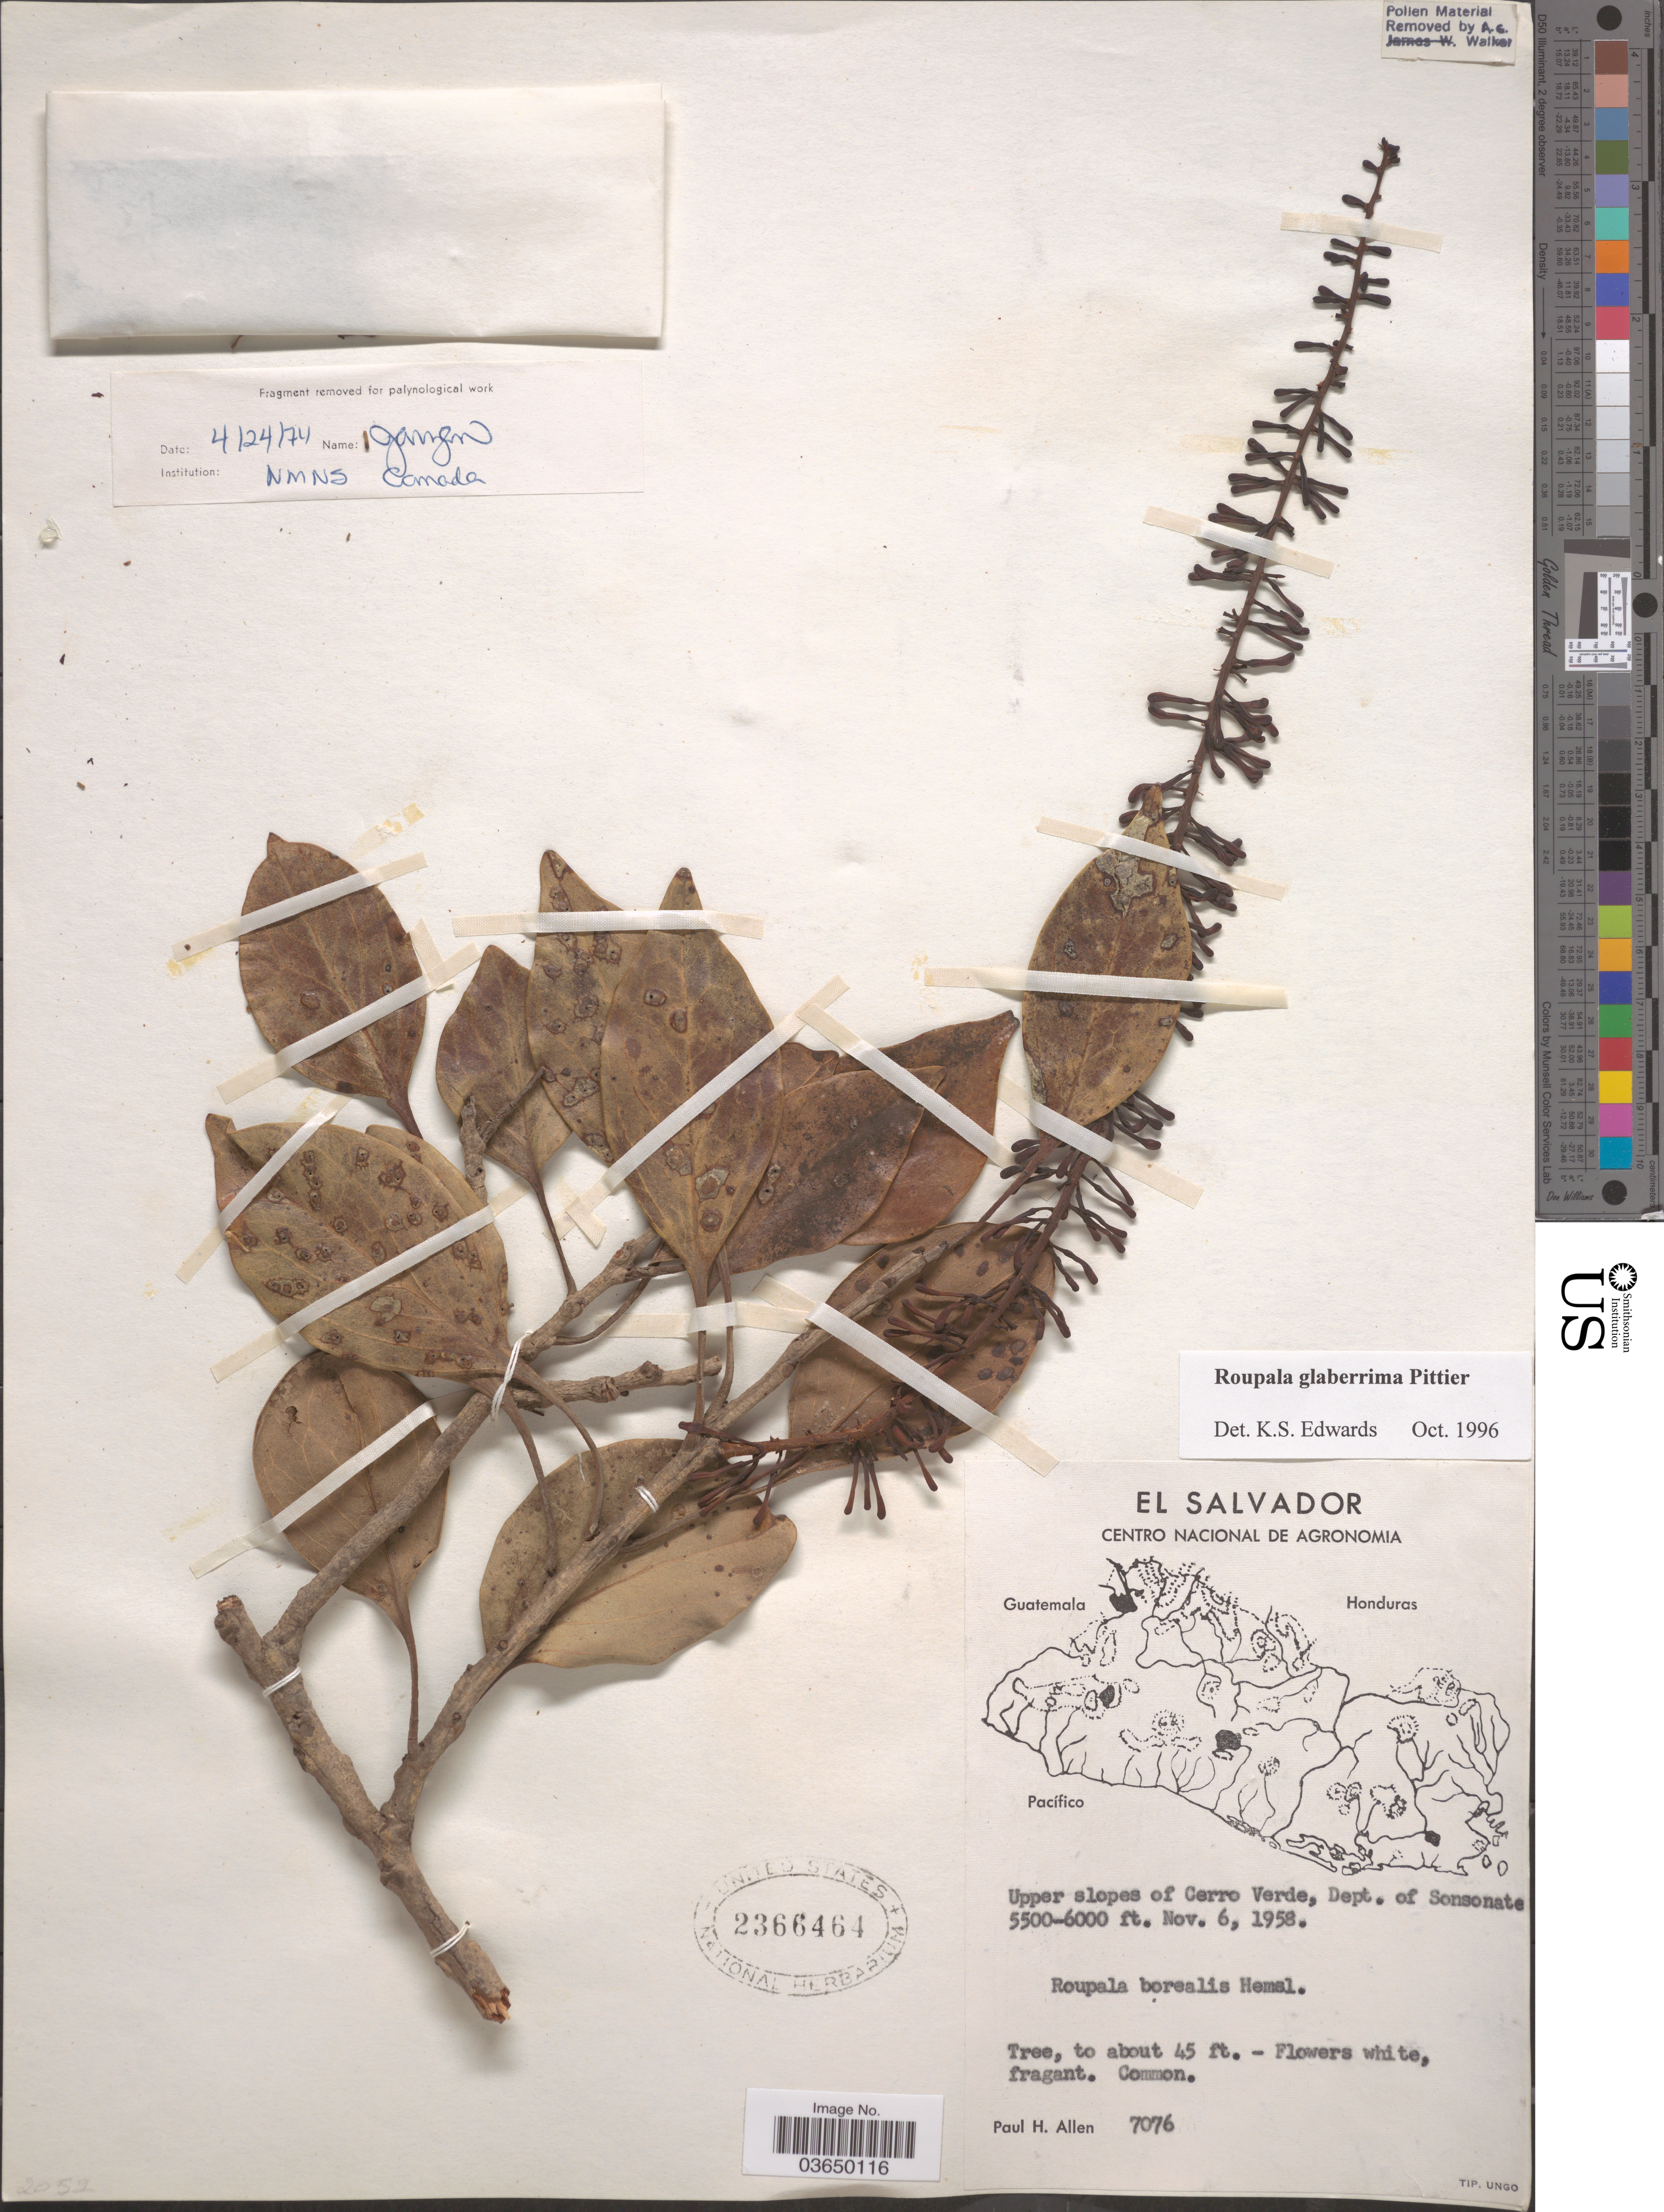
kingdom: Plantae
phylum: Tracheophyta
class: Magnoliopsida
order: Proteales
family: Proteaceae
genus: Roupala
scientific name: Roupala montana var. montana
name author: Aubl.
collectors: P. H. Allen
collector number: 7076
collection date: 1958-11-06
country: El Salvador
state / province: Sonsonate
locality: Upper slopes of Cerro Verde, Dept. of Sonsonate.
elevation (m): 1676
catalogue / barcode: US 2366464